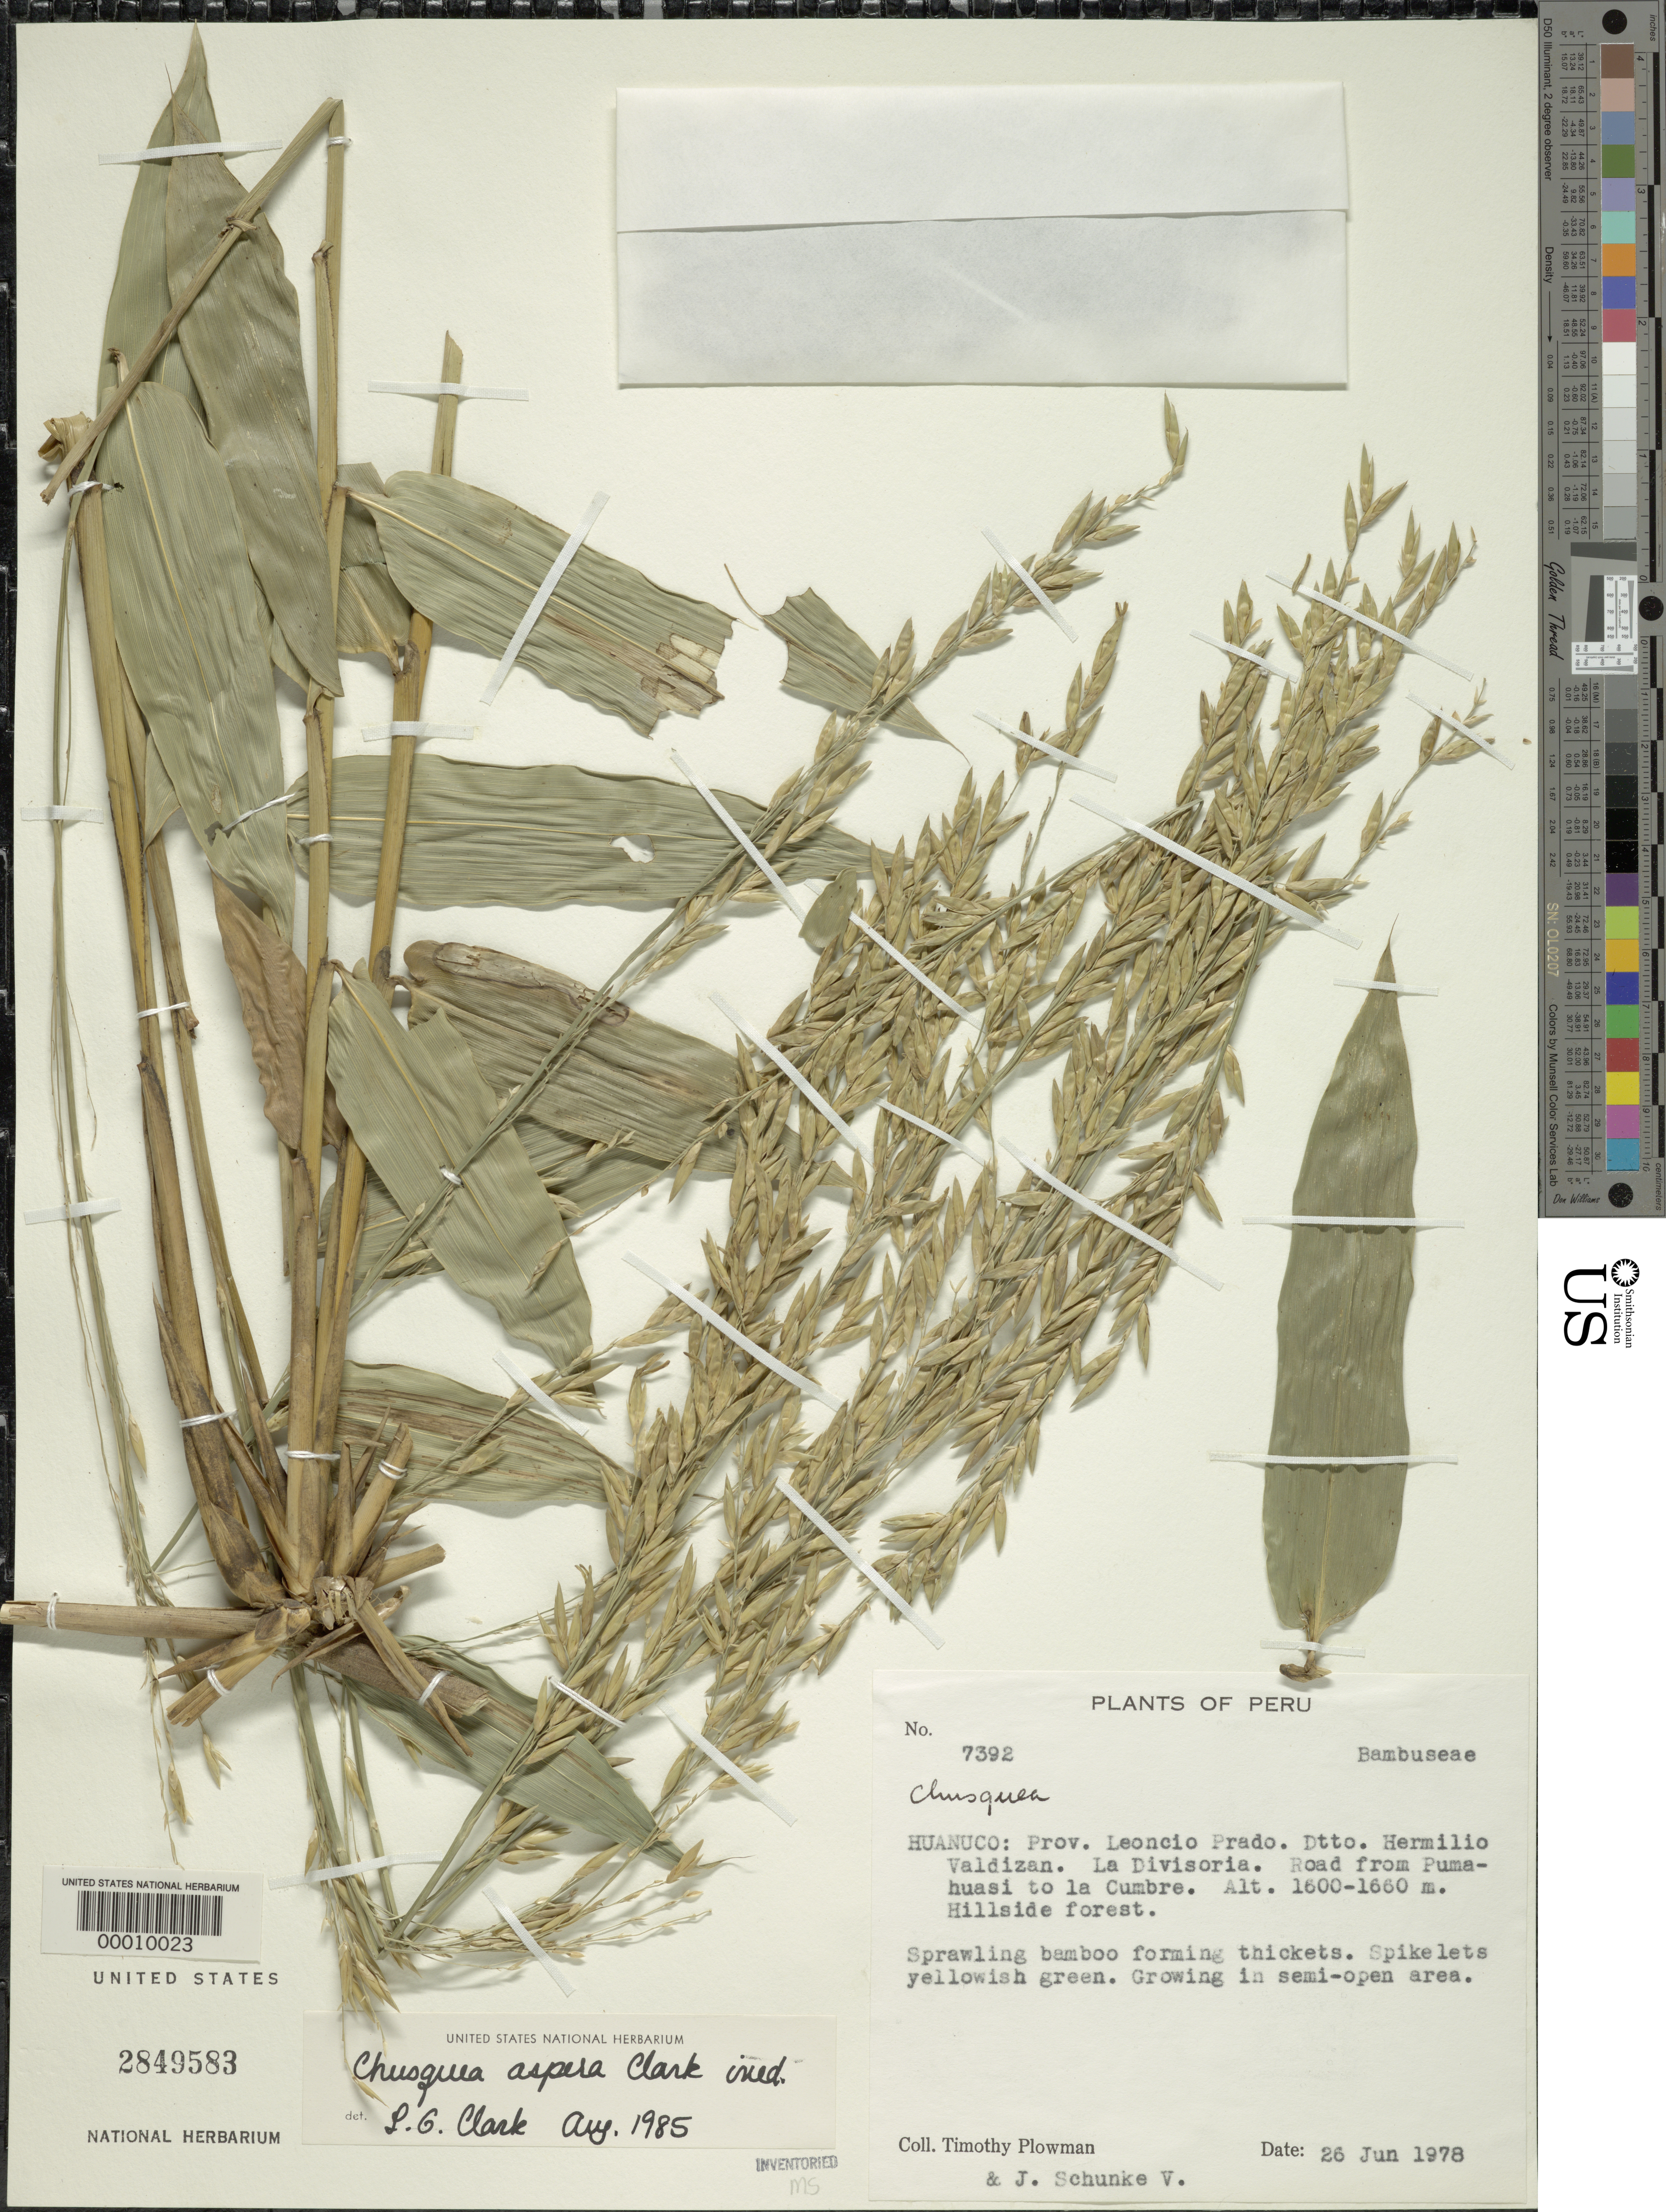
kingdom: Plantae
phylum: Tracheophyta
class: Liliopsida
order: Poales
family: Poaceae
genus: Chusquea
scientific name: Chusquea aspera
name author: L.G. Clark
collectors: T. Plowman & J. M. Schunke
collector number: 7392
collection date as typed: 26 Jun 1978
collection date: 1978-06-26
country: Peru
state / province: Huánuco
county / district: Leoncio Prado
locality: Dtto. Hermilio Valdizán, La Divisoria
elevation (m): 1600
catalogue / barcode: US 2849583